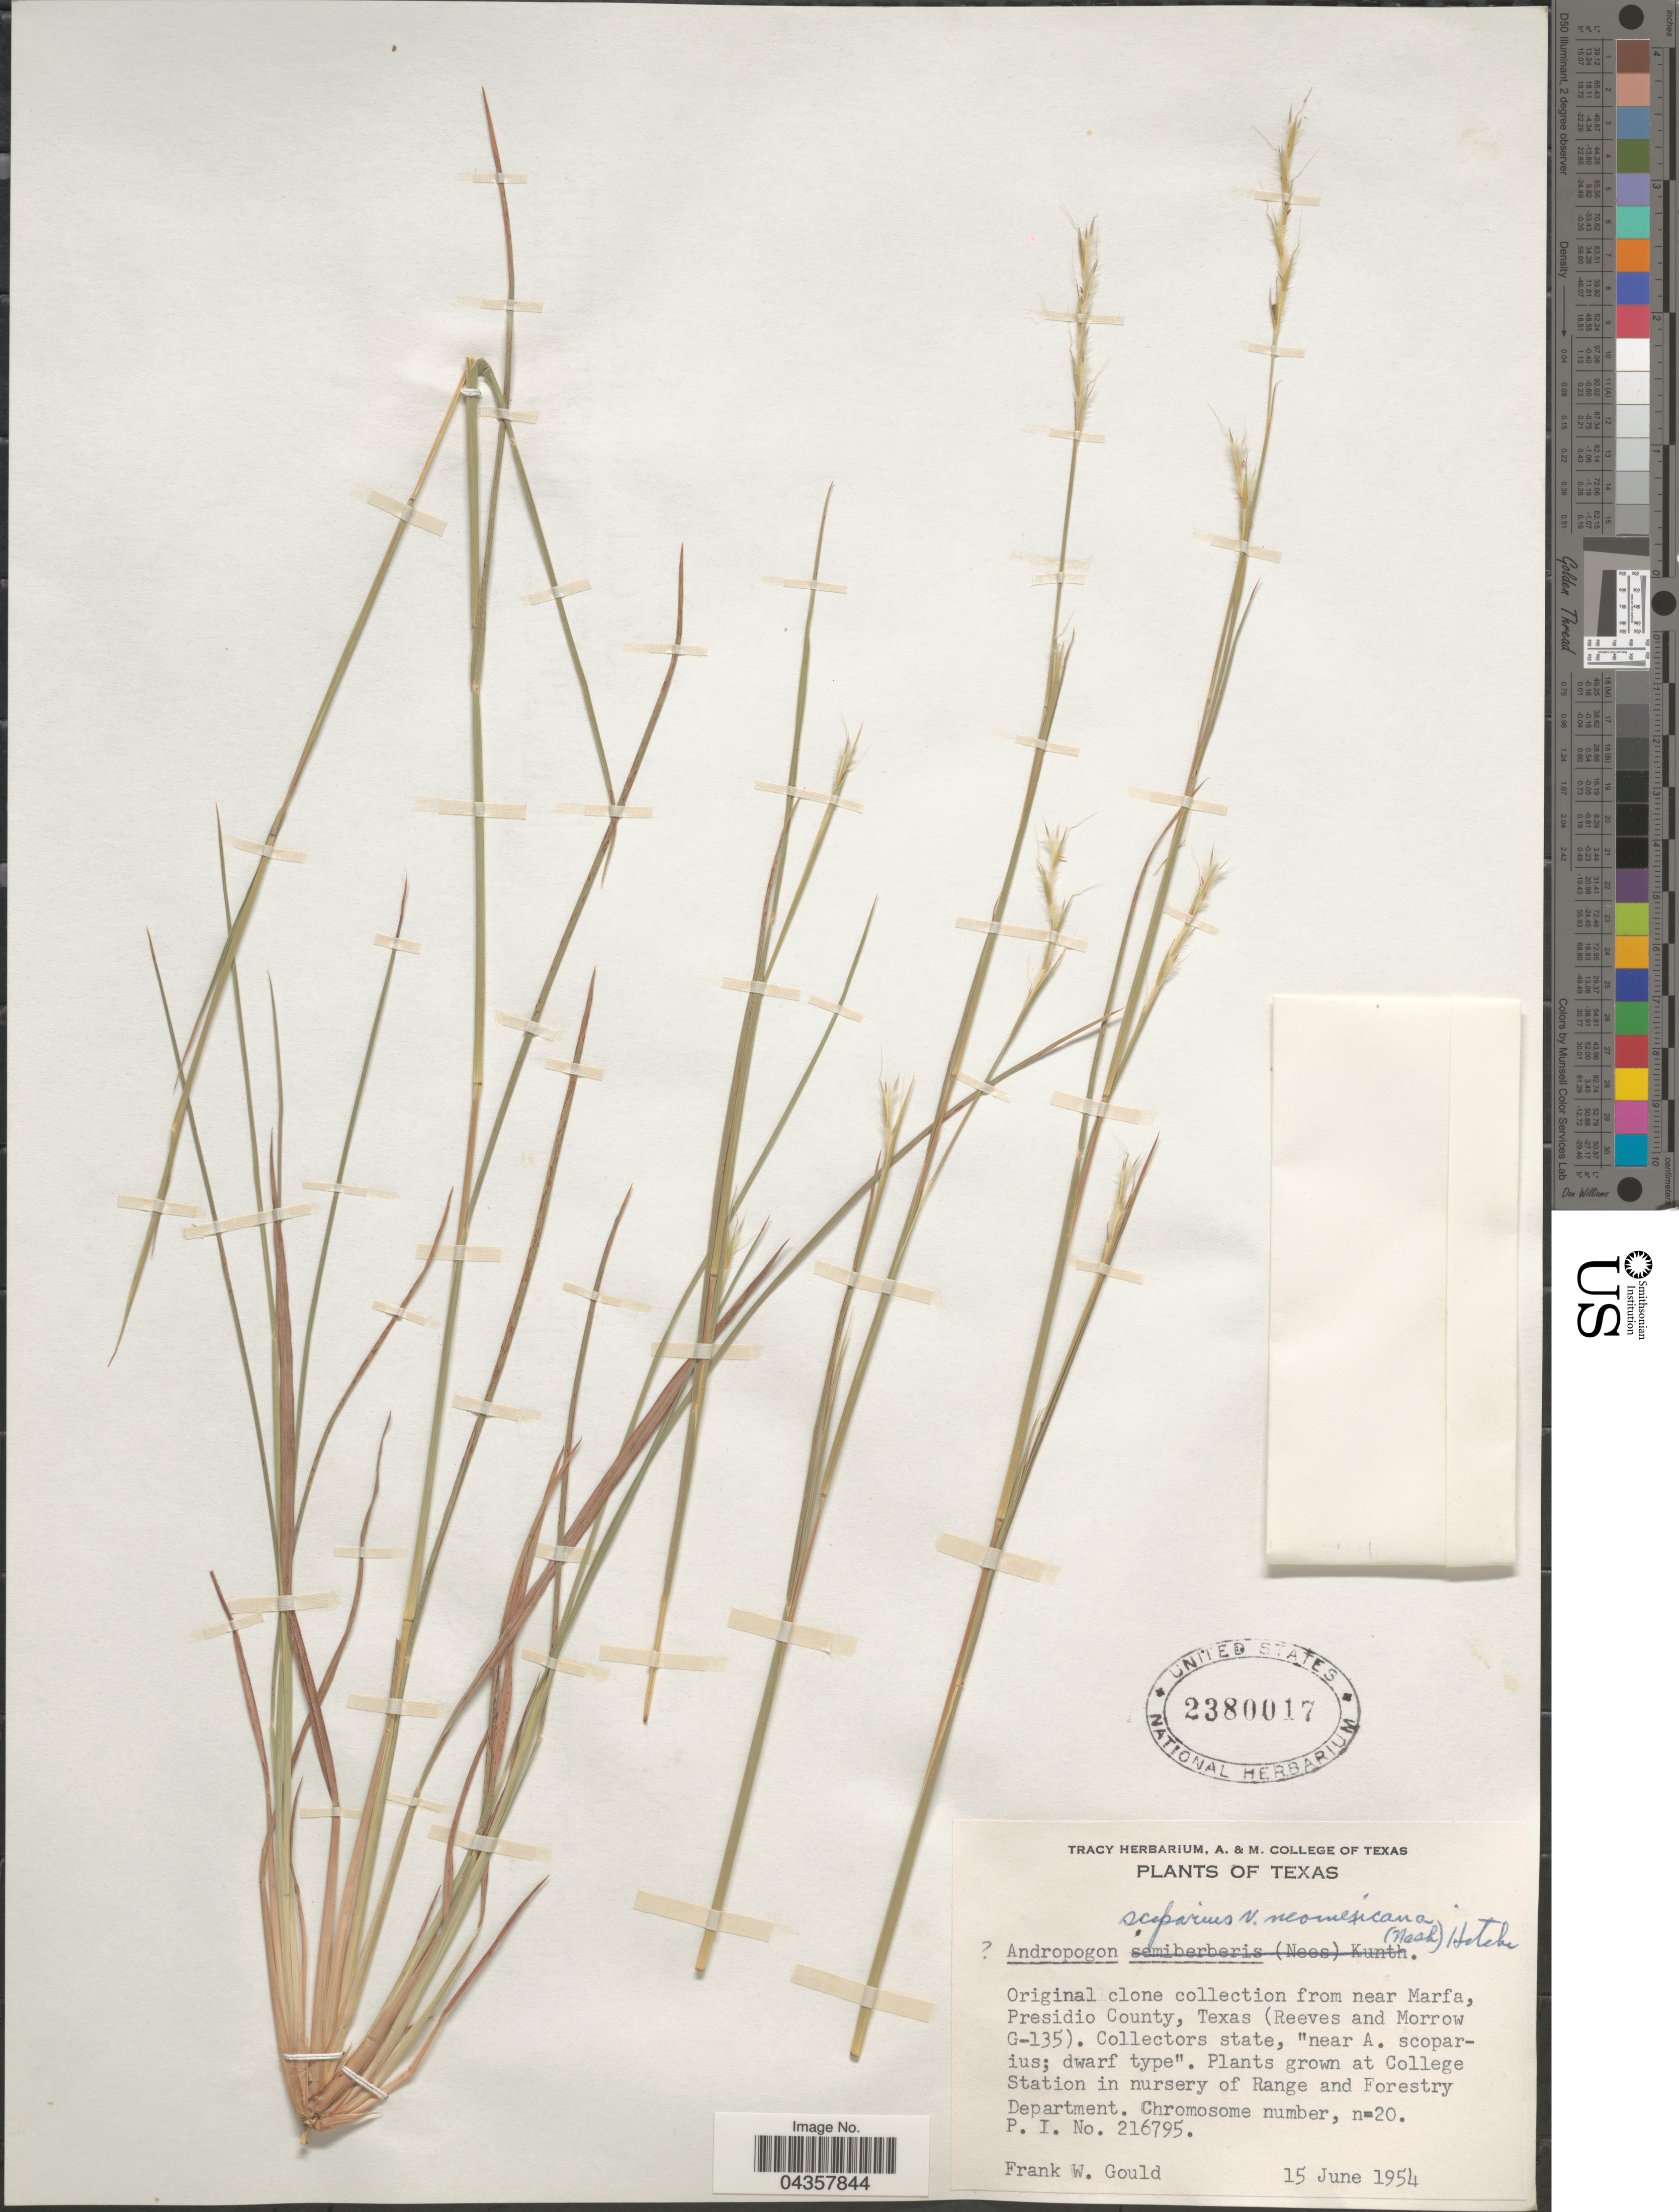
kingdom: Plantae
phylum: Tracheophyta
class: Liliopsida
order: Poales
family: Poaceae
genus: Schizachyrium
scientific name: Schizachyrium scoparium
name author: (Michx.) Nash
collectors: F. W. Gould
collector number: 216795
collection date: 1954-06-15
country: United States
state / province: Texas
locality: Grown at College Station in nursery of Range and Forestry Department.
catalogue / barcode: US 2380017